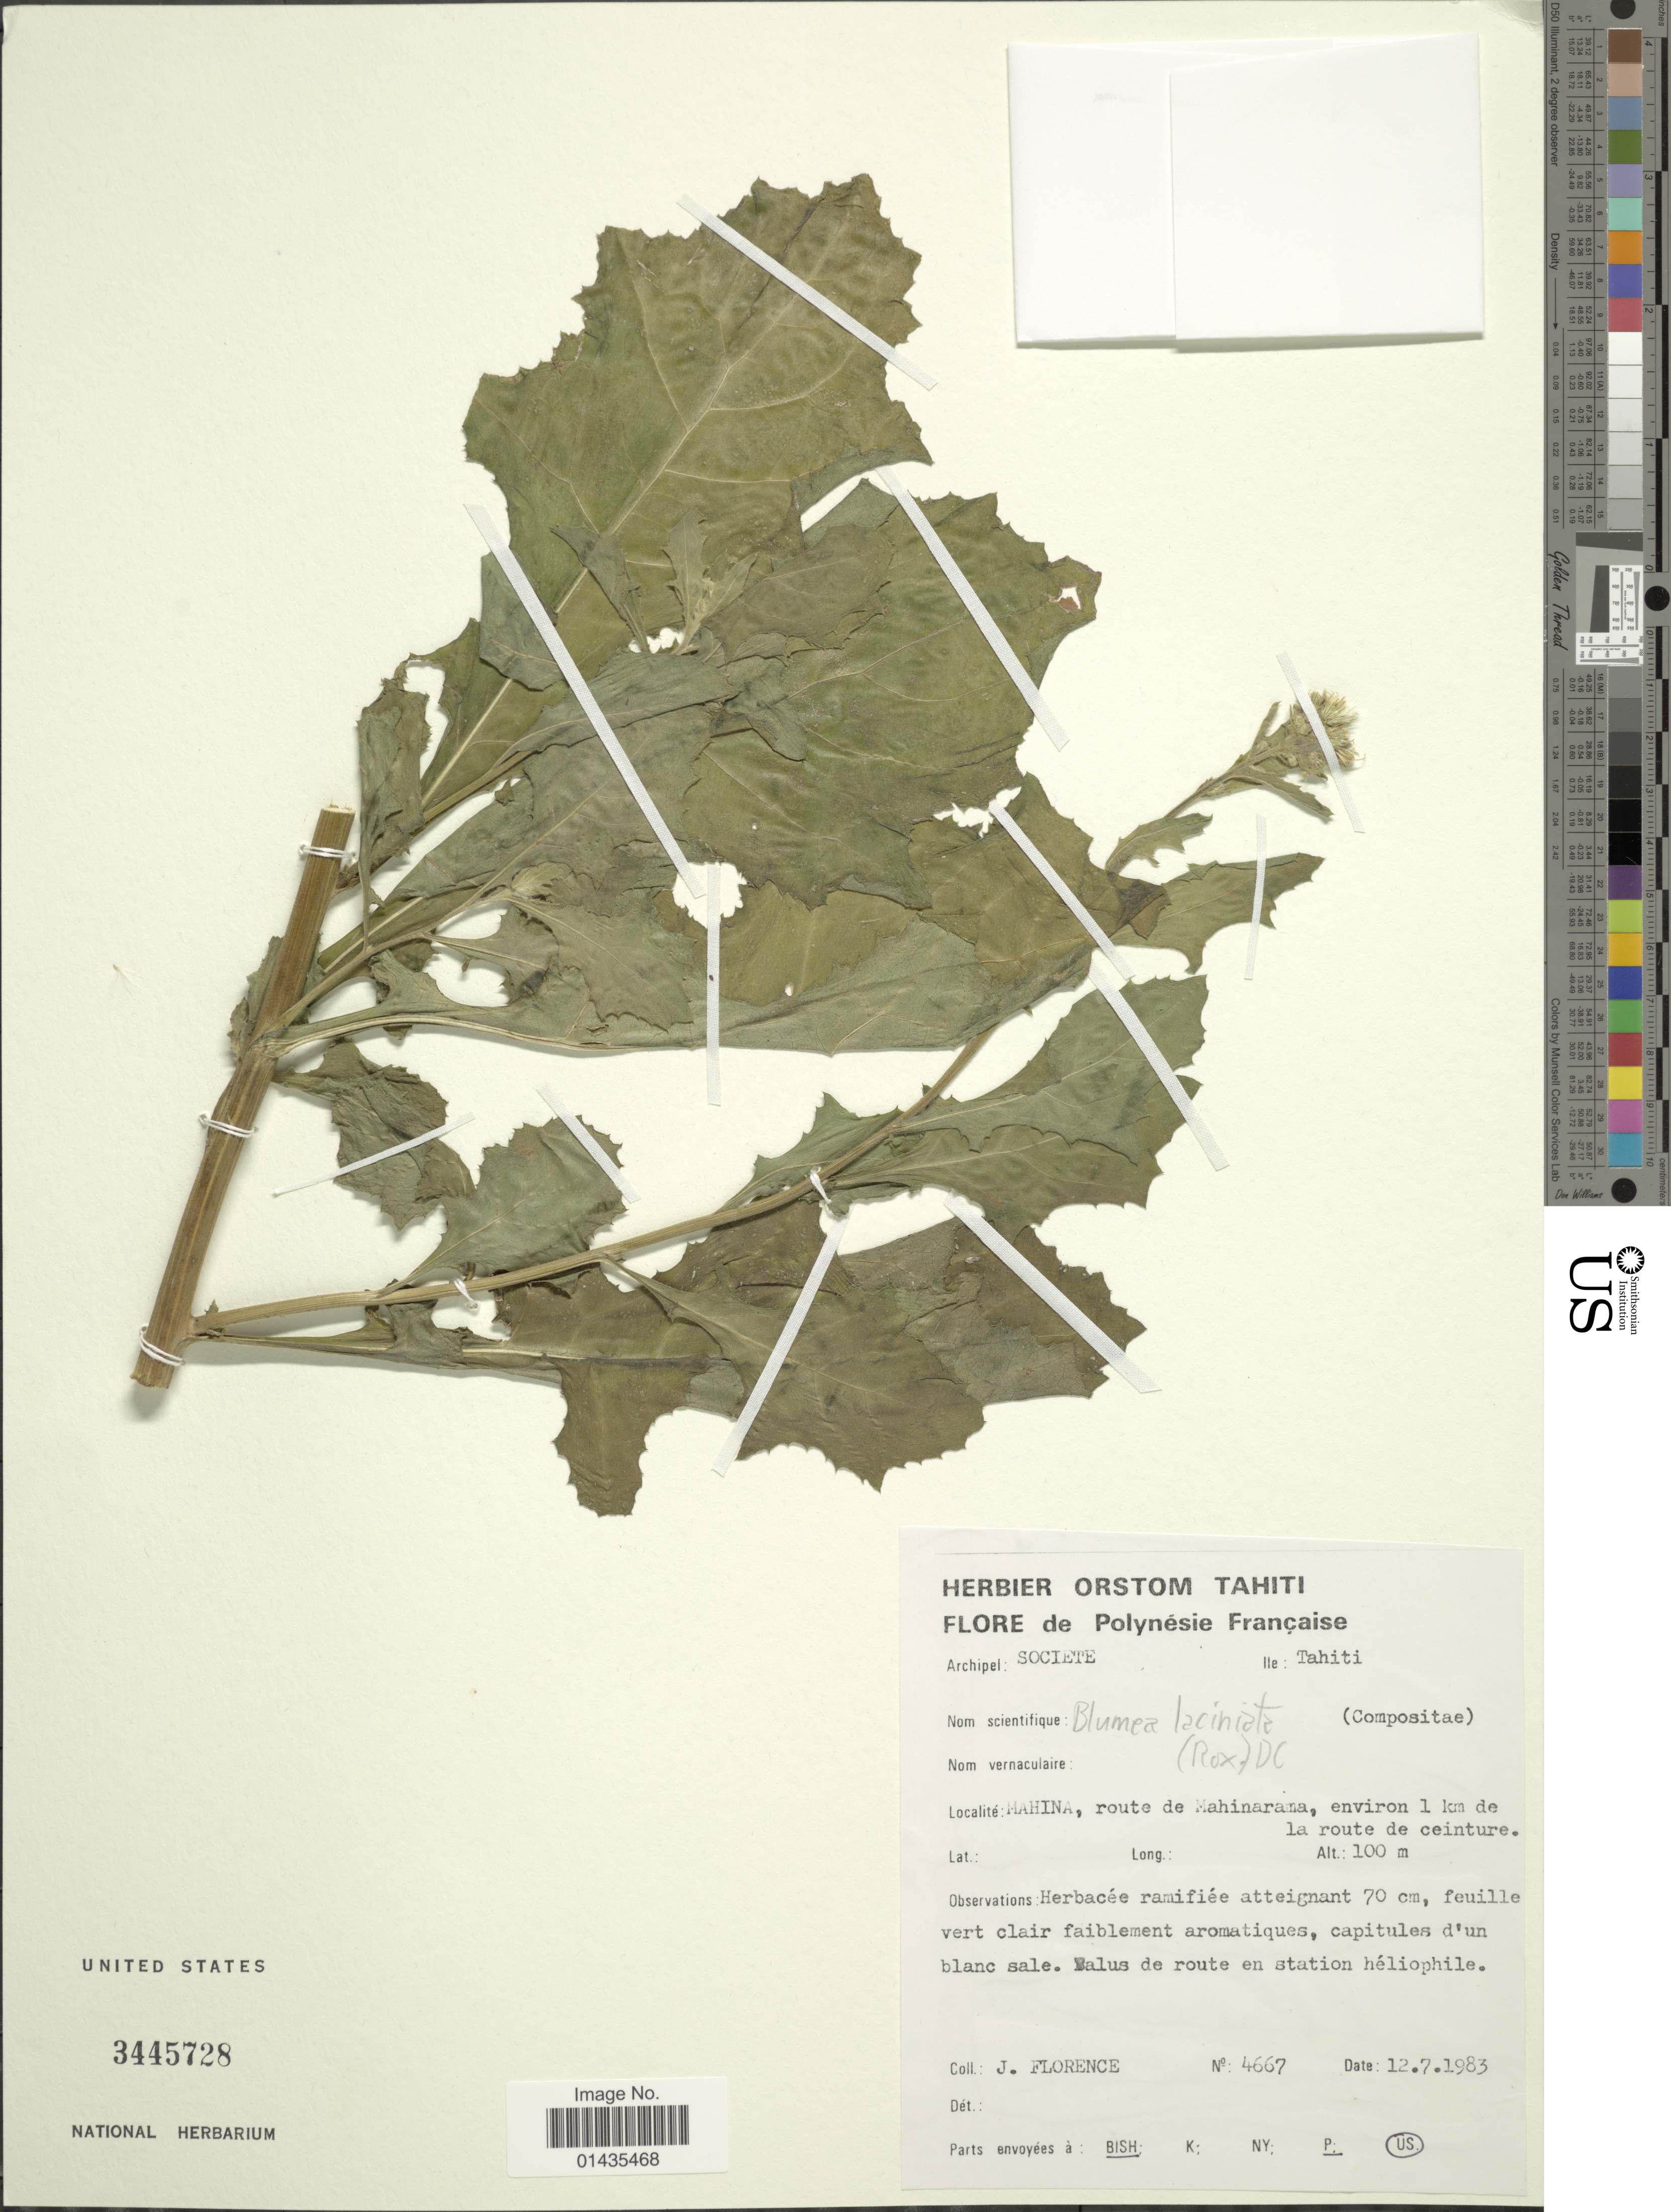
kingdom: Plantae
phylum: Tracheophyta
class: Magnoliopsida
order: Asterales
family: Asteraceae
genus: Blumea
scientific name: Blumea sinuata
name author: (Lour.) Merr.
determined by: Wagner, W. L., (BOT), Smithsonian Institution - National Museum of Natural History (UNITED STATES)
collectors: J. Florence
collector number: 4667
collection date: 1983-07-12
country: French Polynesia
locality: Polynesie Francaise, Societe, Tahiti, Mahina, route de Mahinarama, environ 1 km de la route de ceinture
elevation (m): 100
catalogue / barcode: US 3445728